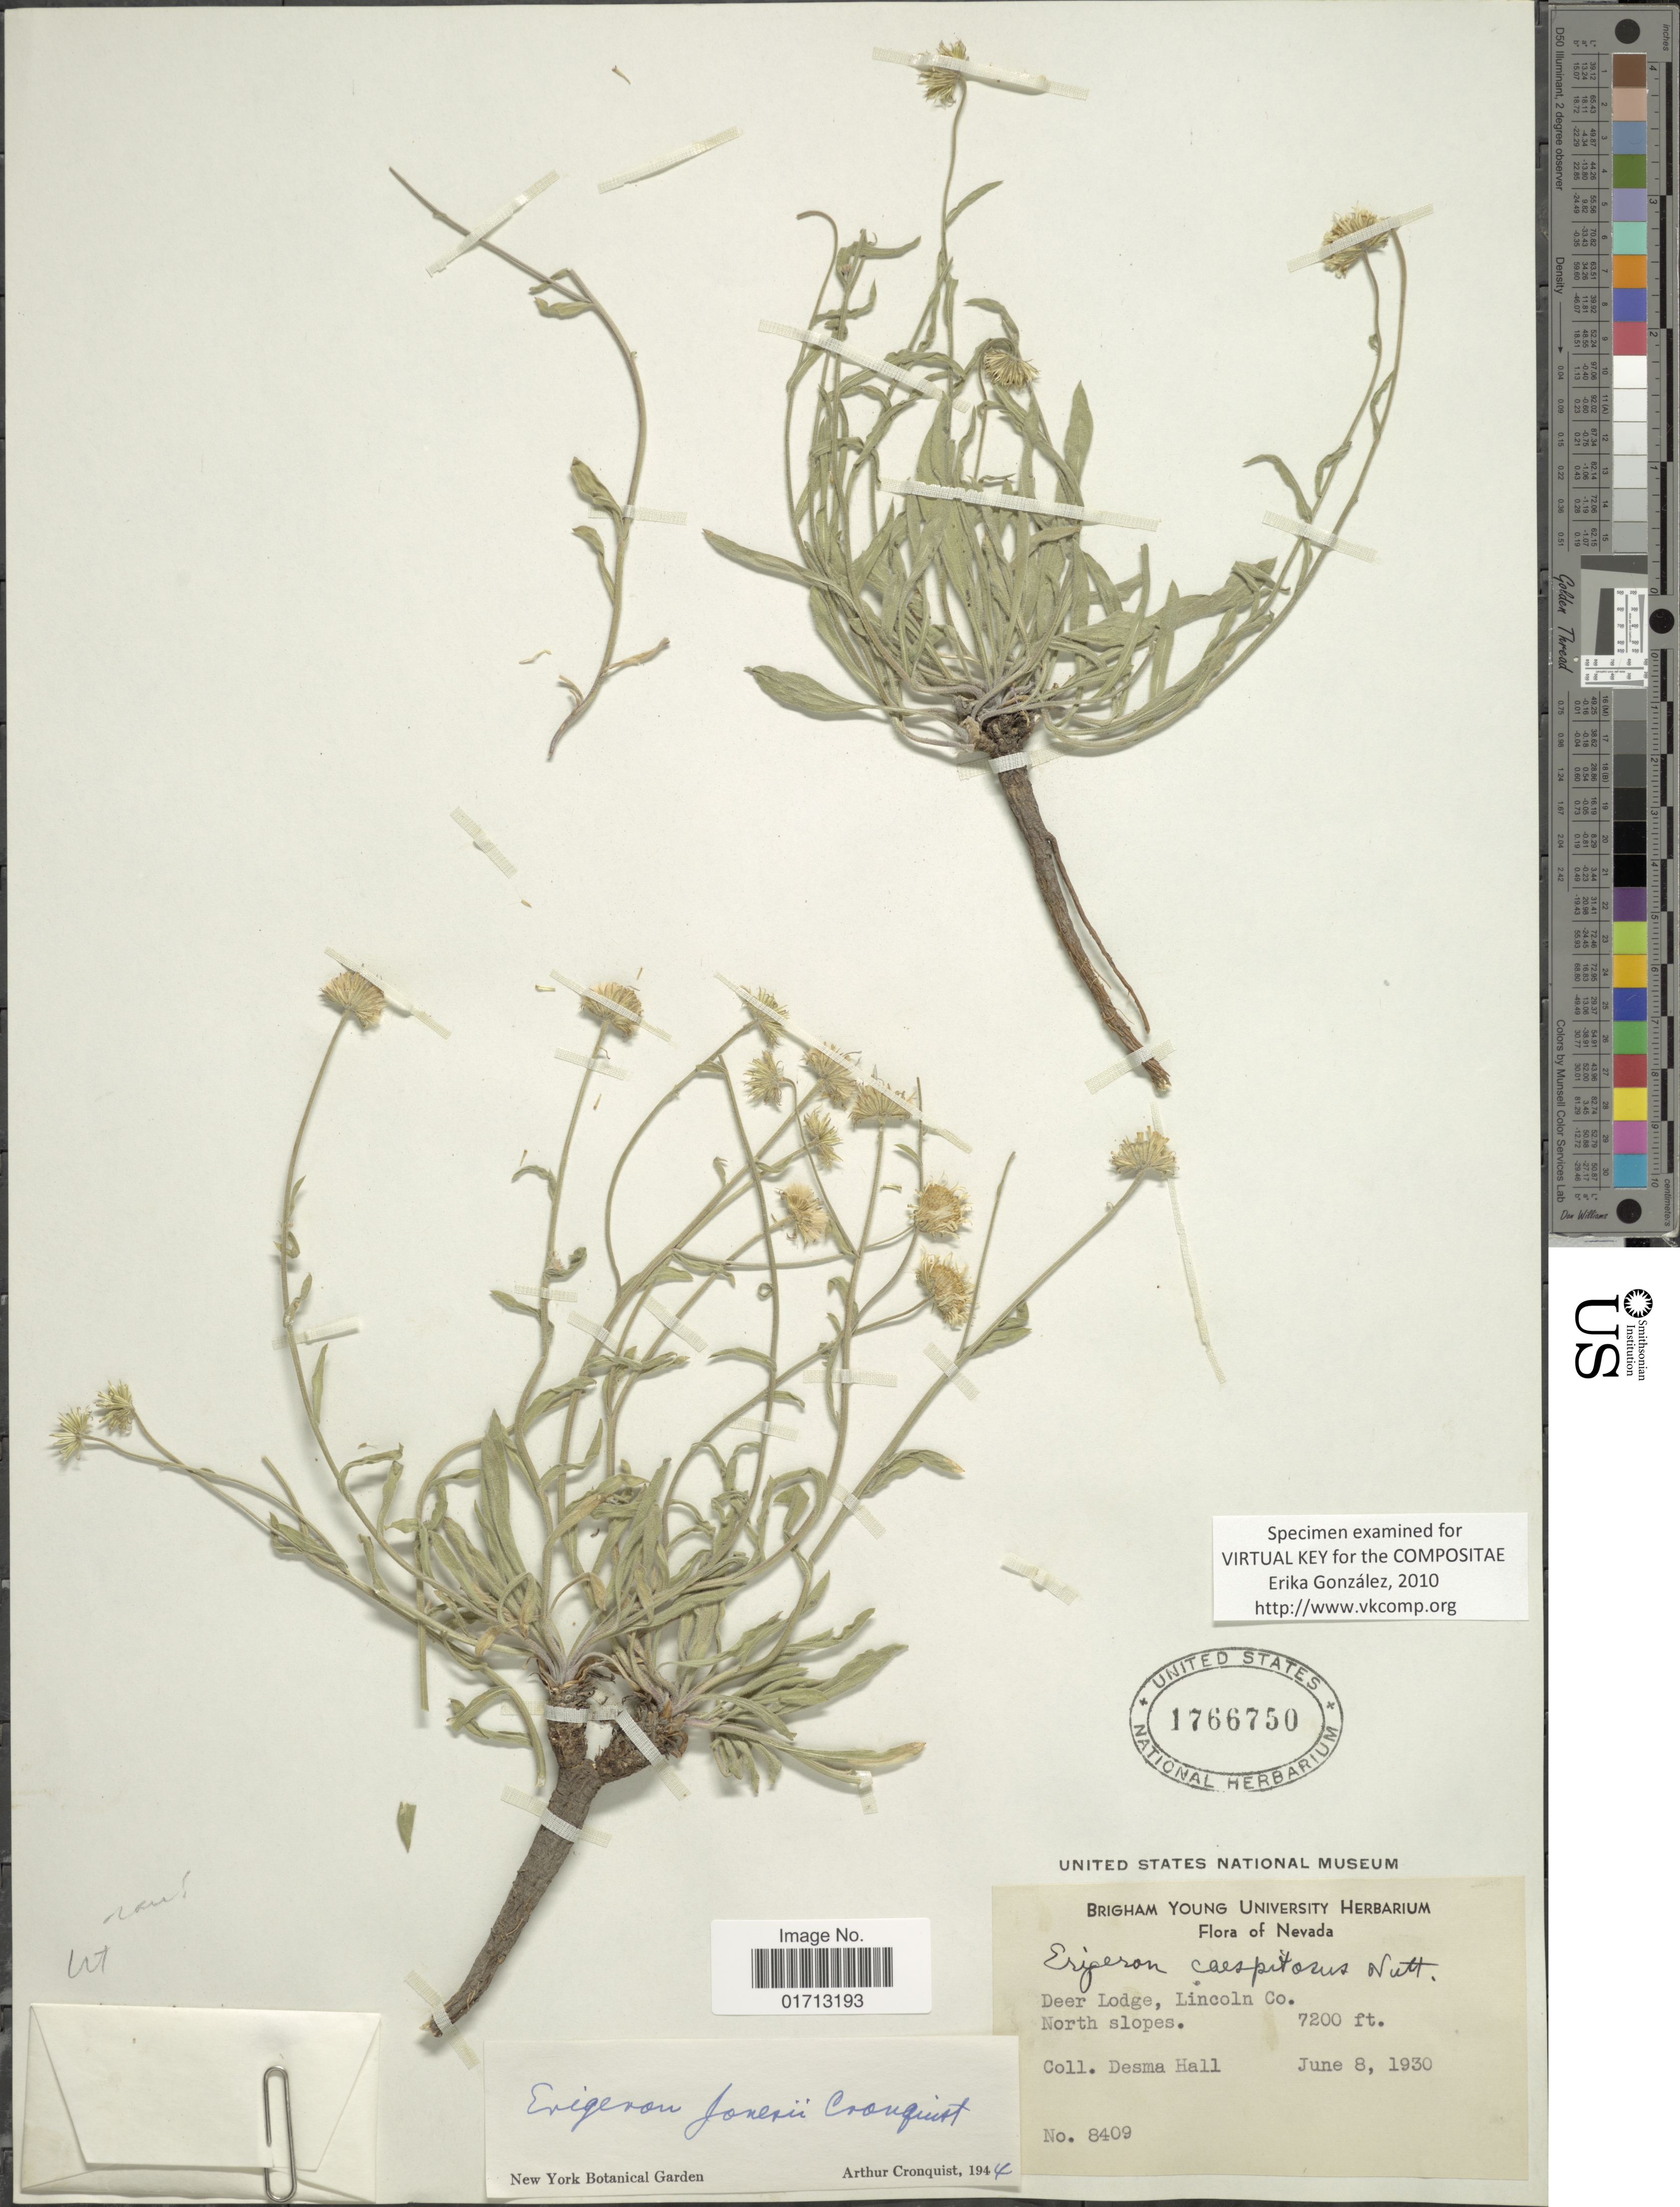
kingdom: Plantae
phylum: Tracheophyta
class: Magnoliopsida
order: Asterales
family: Asteraceae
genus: Erigeron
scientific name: Erigeron jonesii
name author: Cronq.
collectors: D. Hall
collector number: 8409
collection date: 1930-06-08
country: United States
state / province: Nevada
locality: Deer Lodge, Lincoln Co. North slopes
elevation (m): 2195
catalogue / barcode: US 1766750